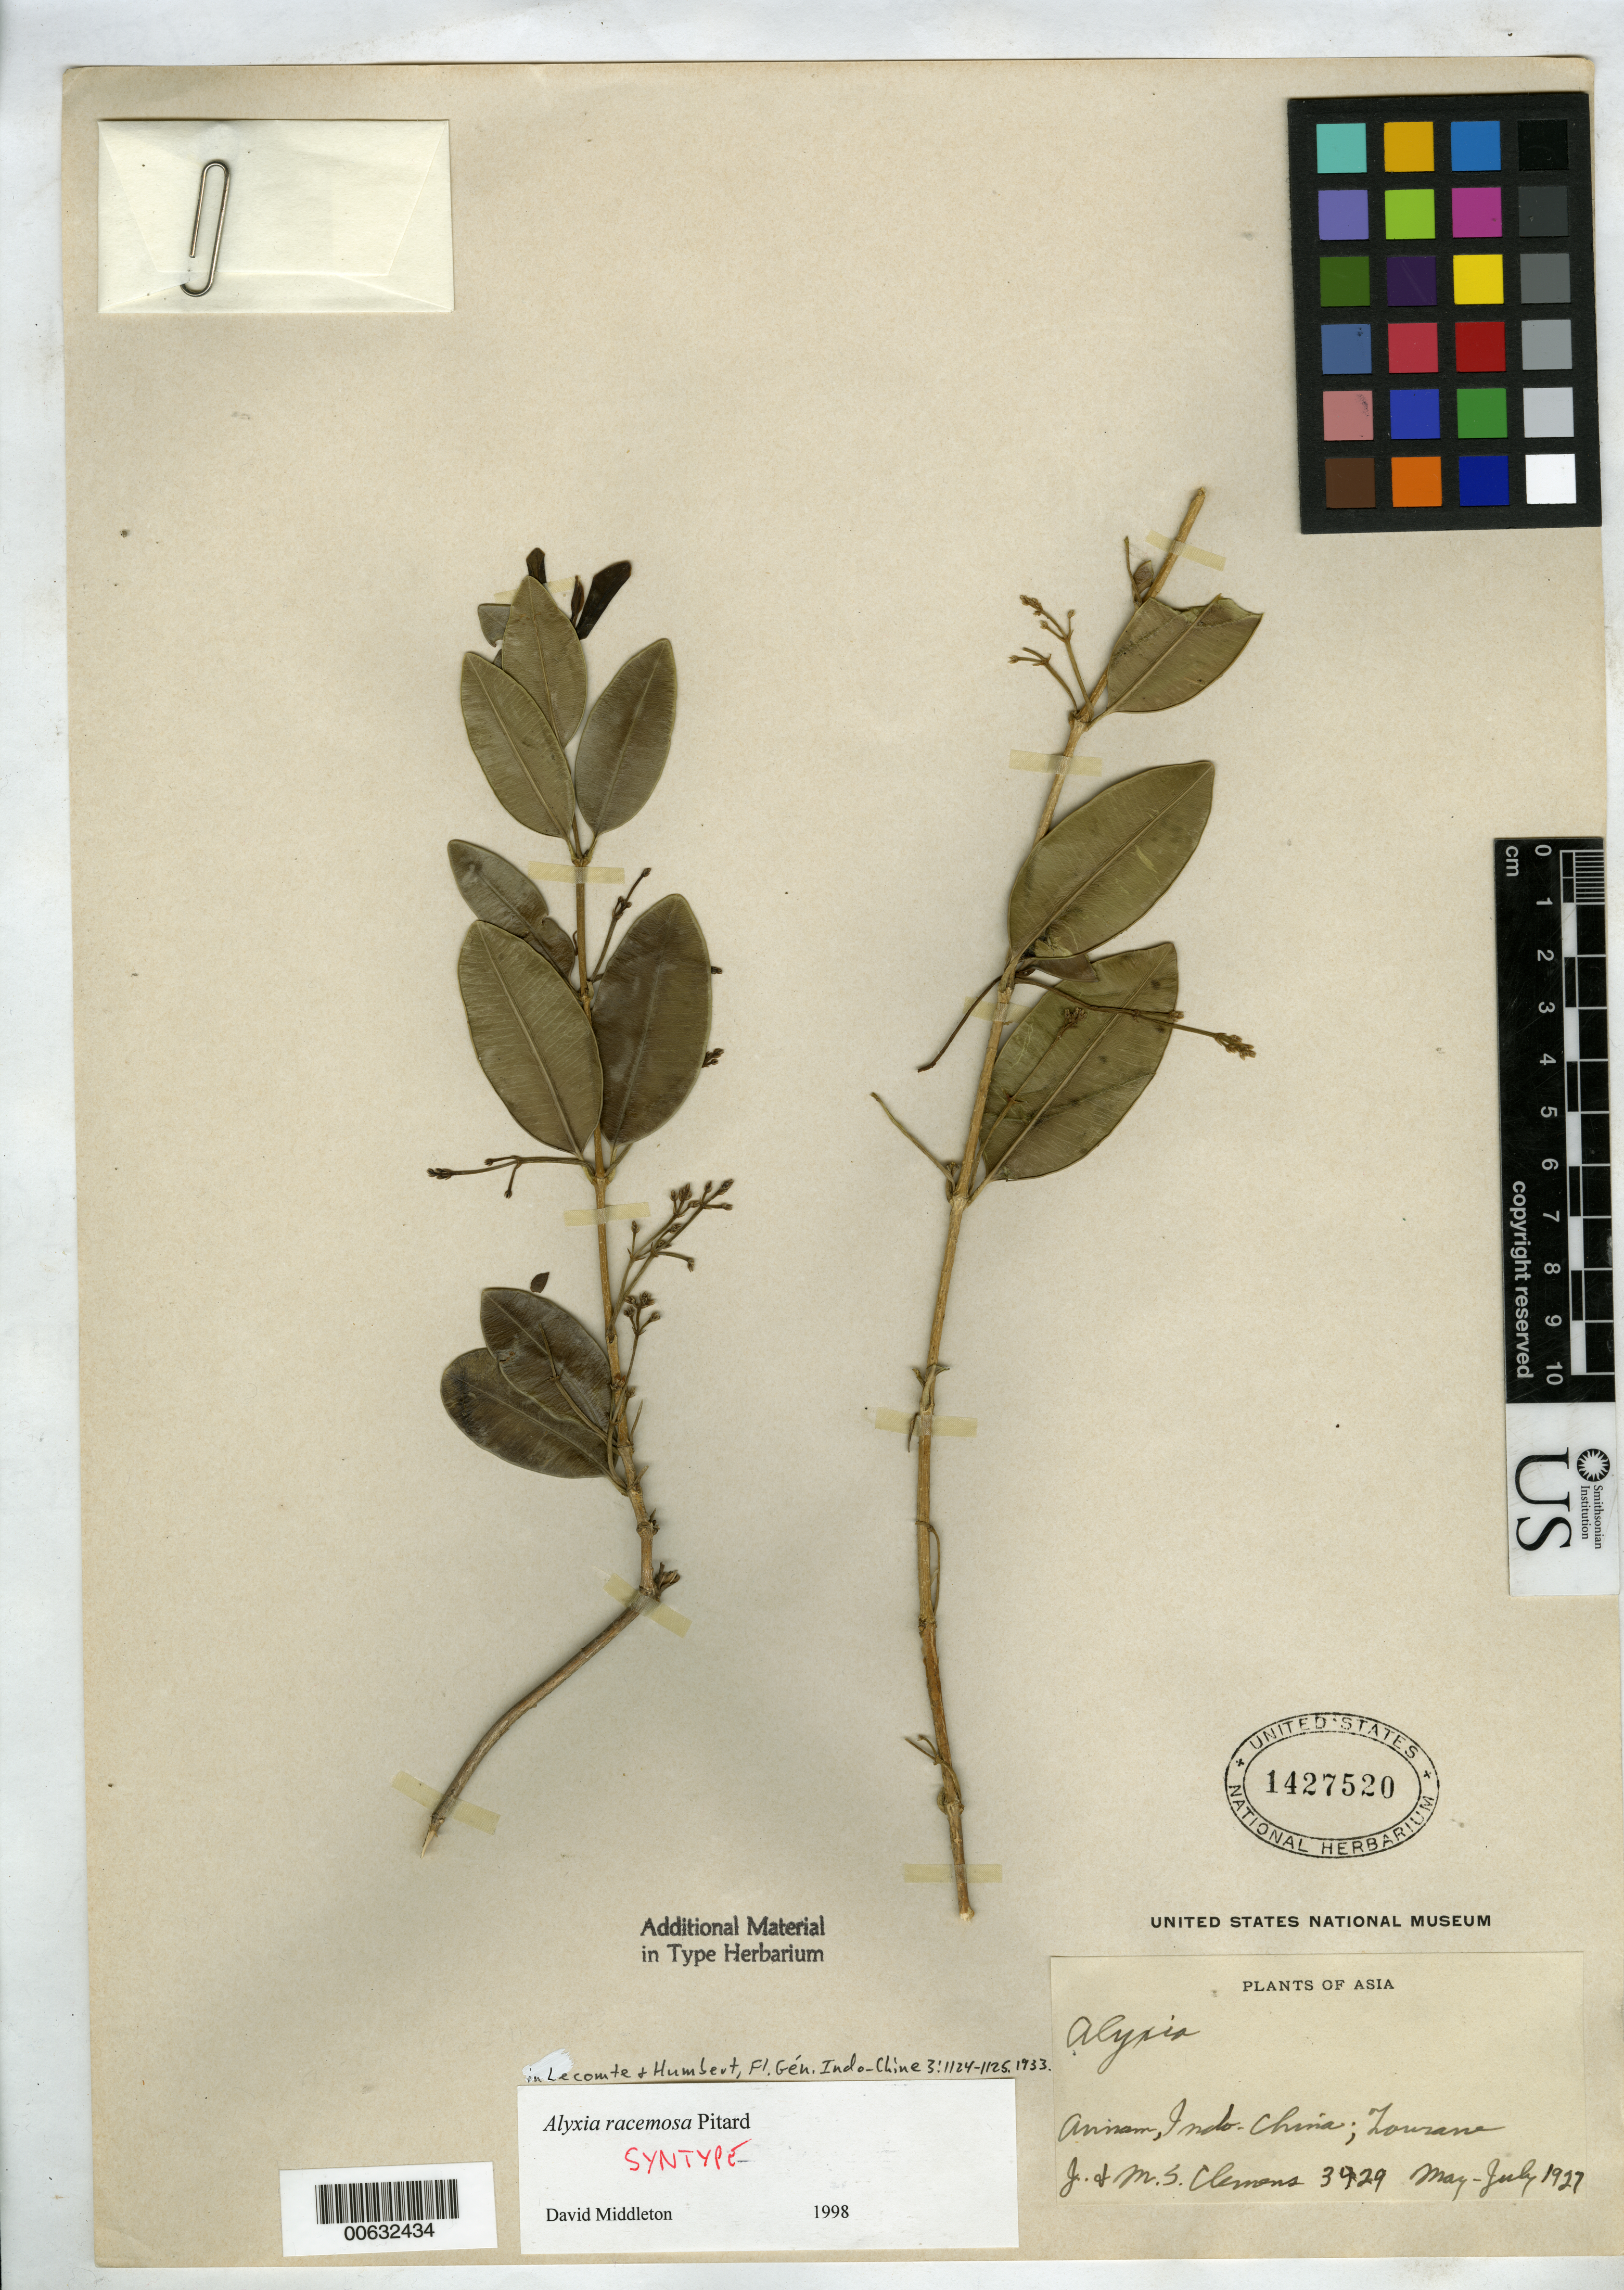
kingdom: Plantae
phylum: Tracheophyta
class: Magnoliopsida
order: Gentianales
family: Apocynaceae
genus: Alyxia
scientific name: Alyxia racemosa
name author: Pit.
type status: Syntype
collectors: J. Clemens & M. S. Clemens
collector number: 3429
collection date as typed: May 1927 to -- Jul 1927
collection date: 1927-05/1927-07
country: Vietnam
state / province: Ðà Nang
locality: Annam, Indochina, Tourane. [Tourane = Ðà Nang]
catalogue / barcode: US 1427520